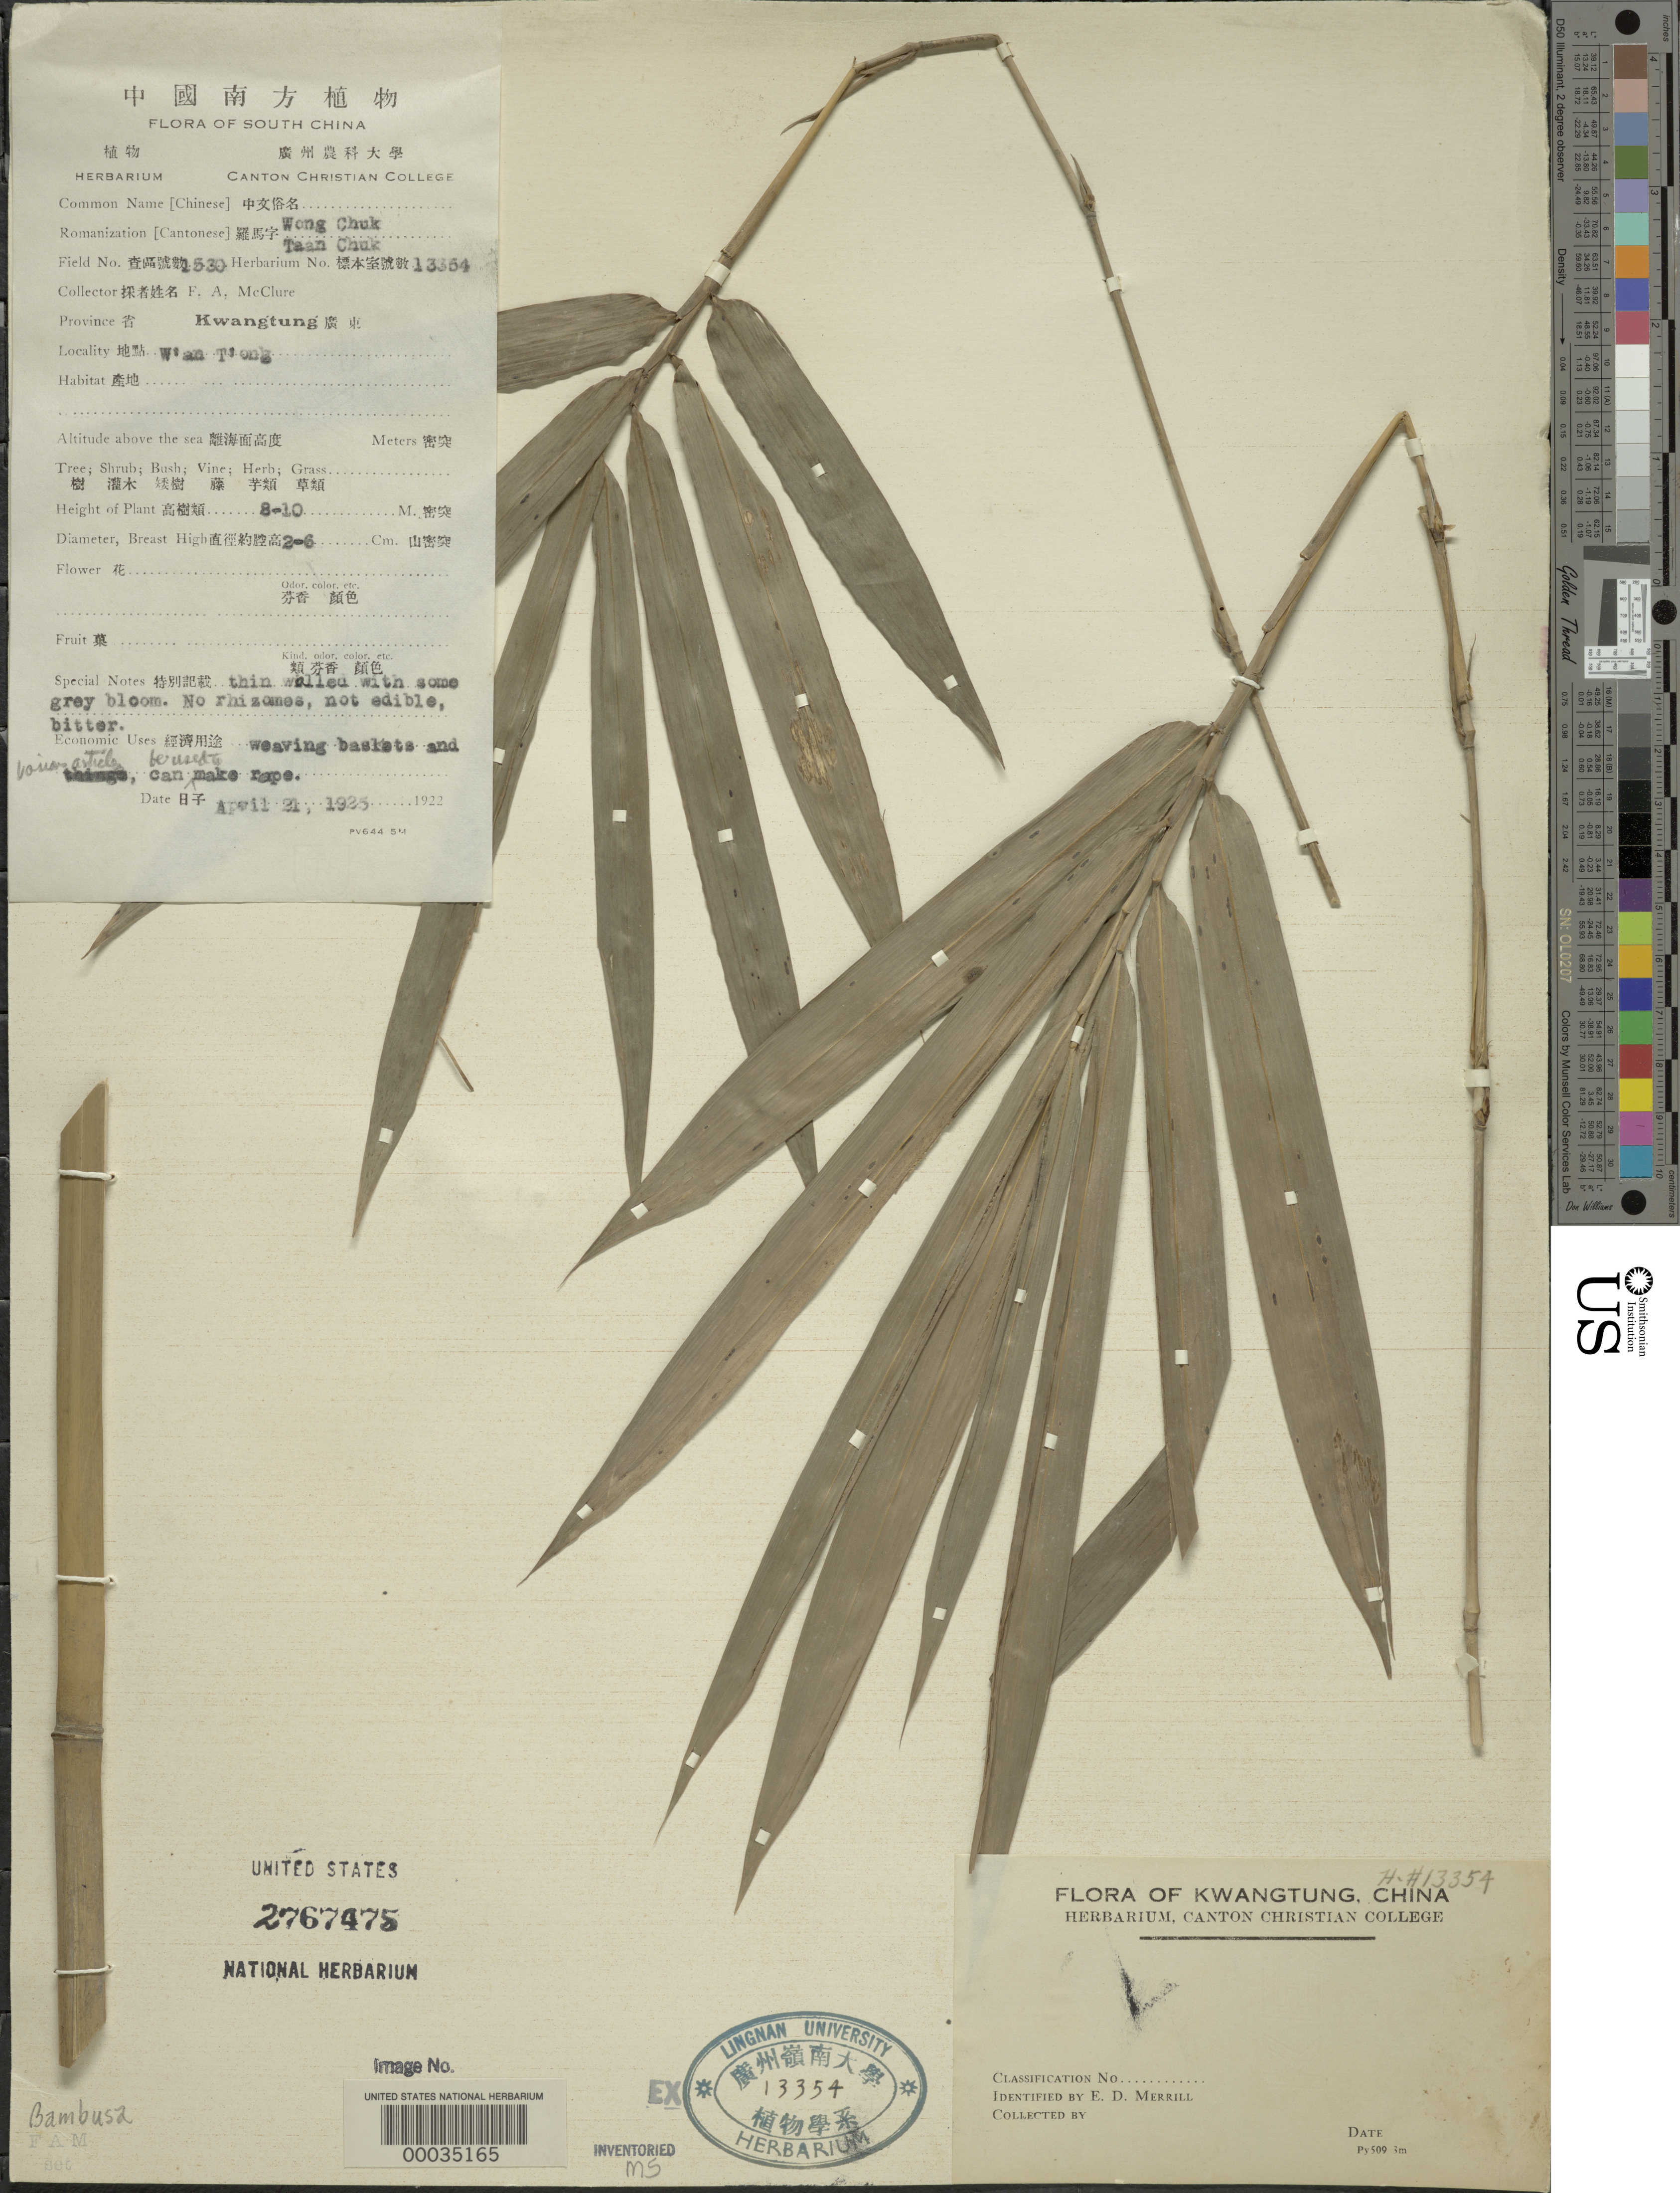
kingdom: Plantae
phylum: Tracheophyta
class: Liliopsida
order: Poales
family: Poaceae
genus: Bambusa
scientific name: Bambusa sp.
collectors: F. A. McClure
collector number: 1530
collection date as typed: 21 Apr 1925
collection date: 1925-04-21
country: China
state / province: Guangdong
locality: W'an t'ong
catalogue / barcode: US 2767475